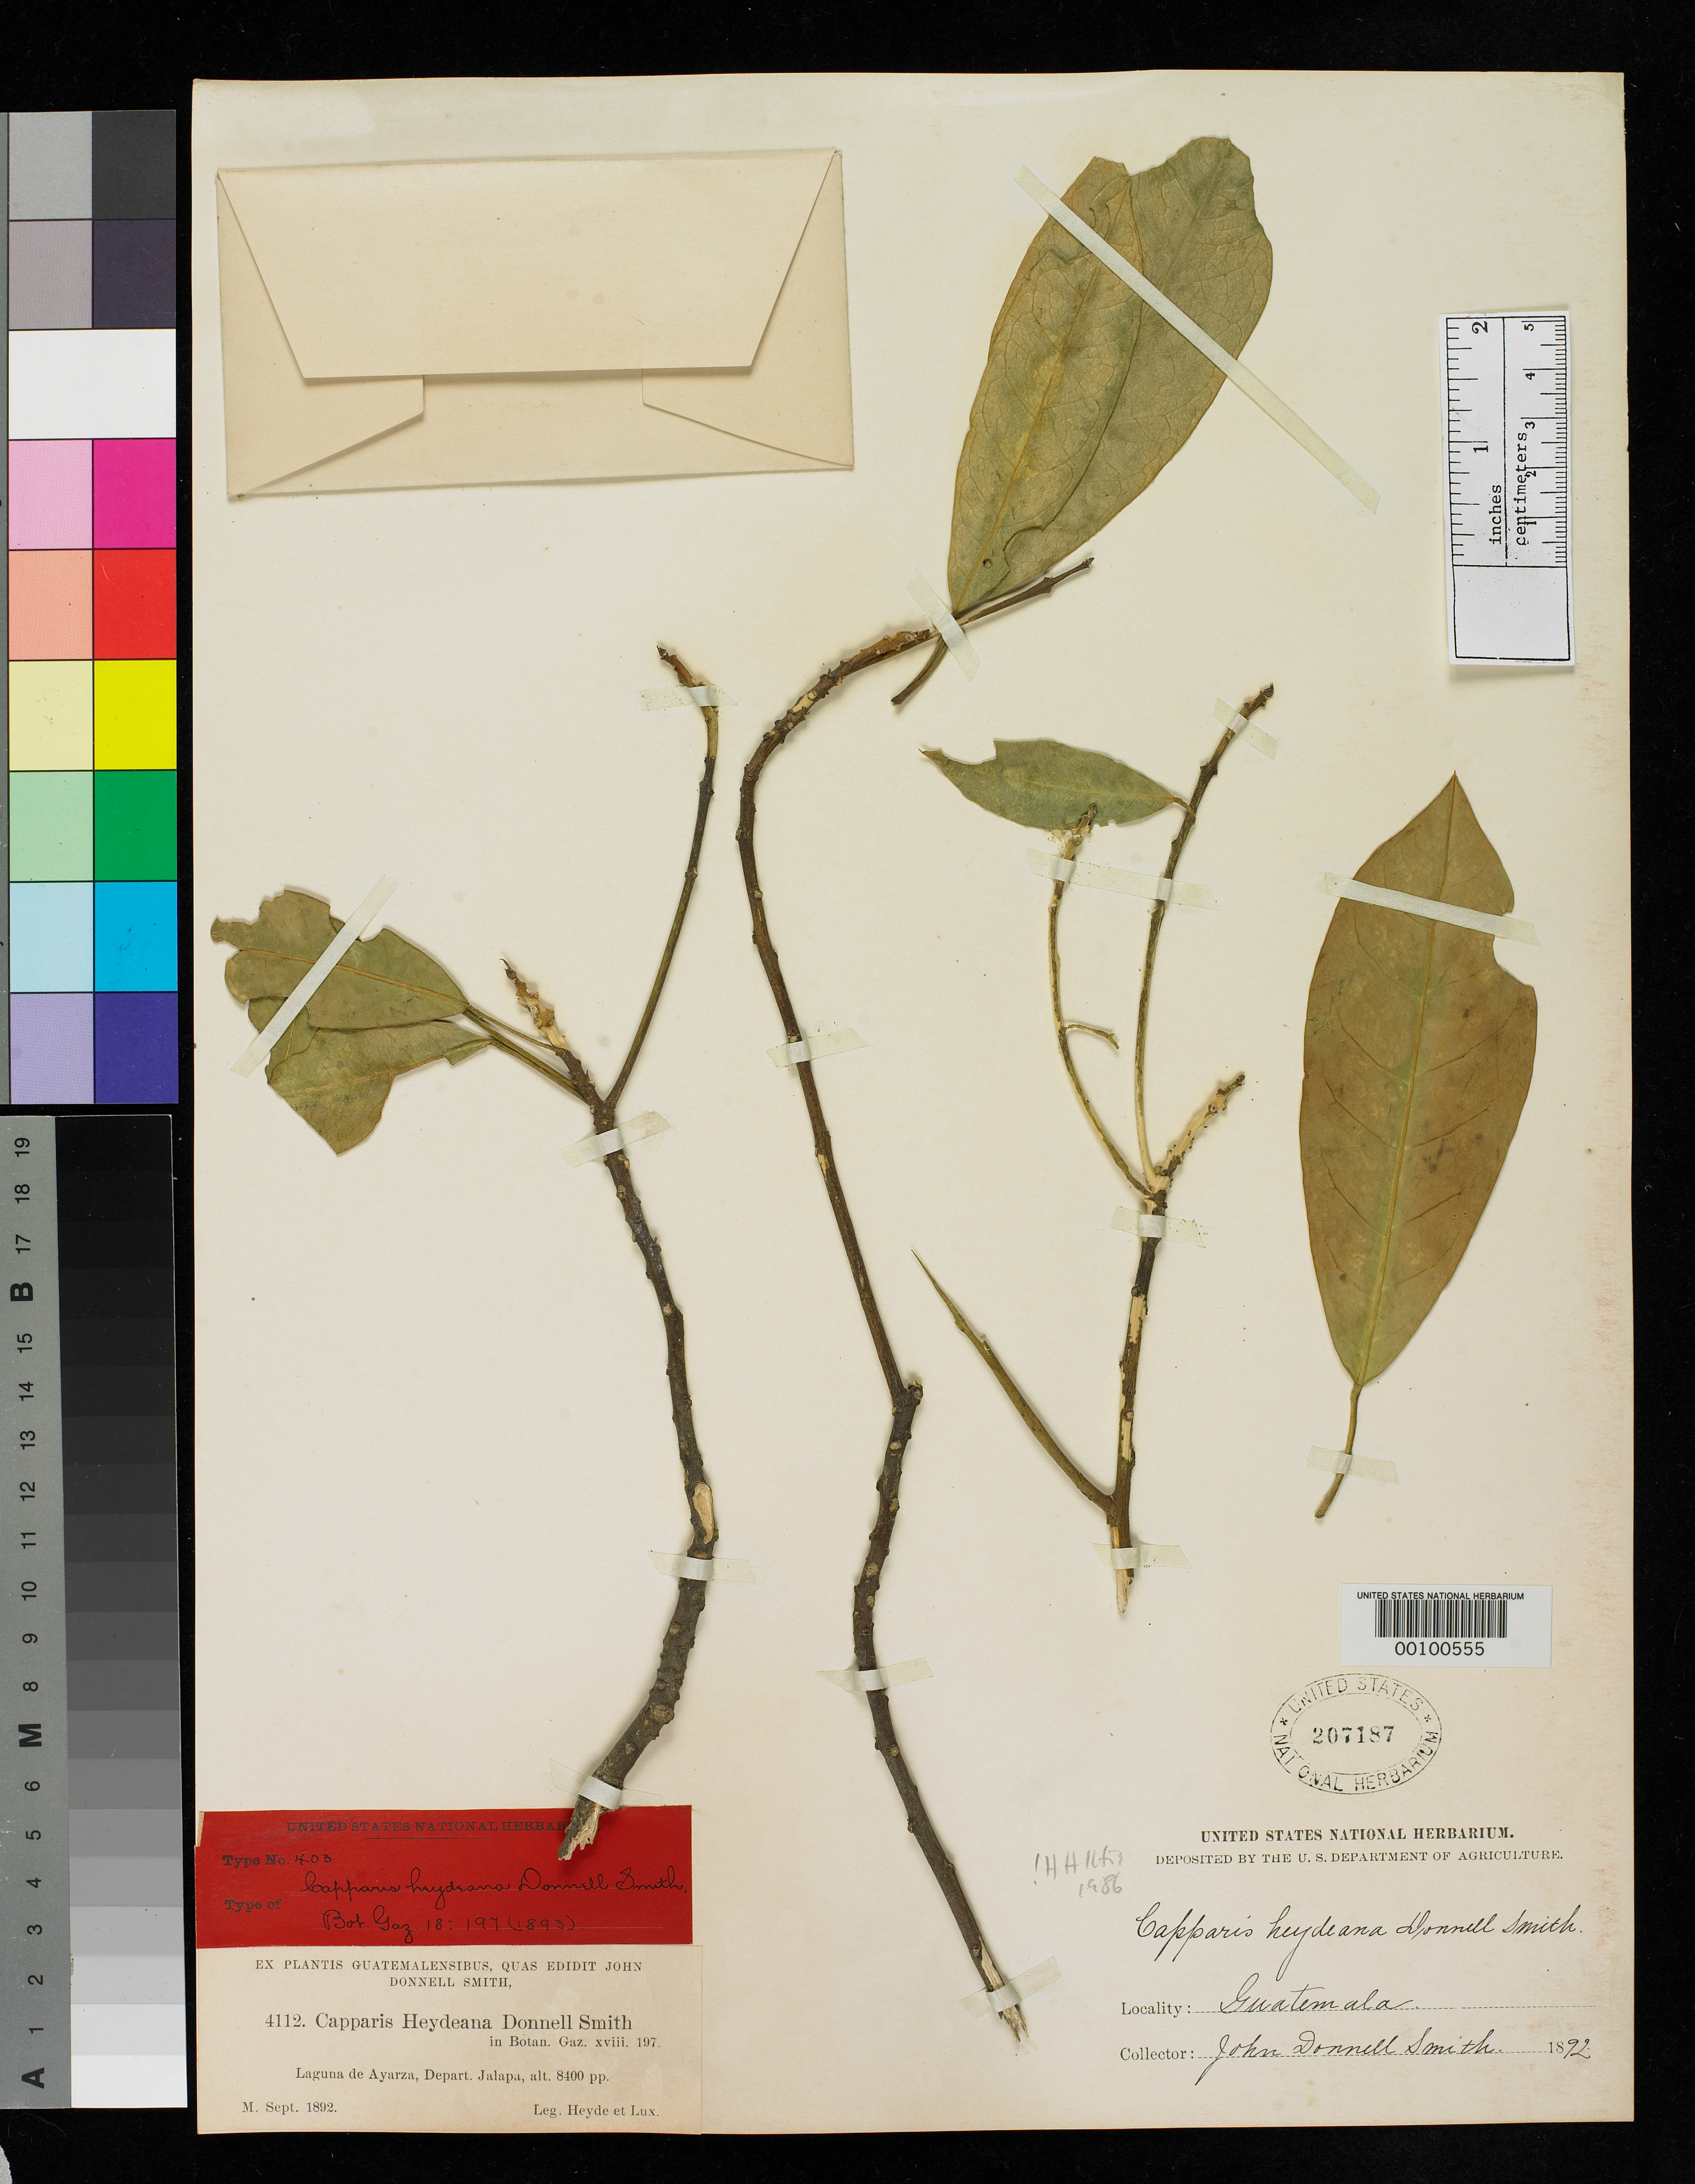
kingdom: Plantae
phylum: Tracheophyta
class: Magnoliopsida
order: Brassicales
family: Capparaceae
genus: Capparis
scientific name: Capparis heydeana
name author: Donn. Sm.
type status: Type Collection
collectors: E. T. Heyde & E. Lux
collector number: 4112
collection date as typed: Sep 1892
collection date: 1892-09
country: Guatemala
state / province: Jalapa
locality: Lake Ayarza.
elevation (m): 2560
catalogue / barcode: US 207187